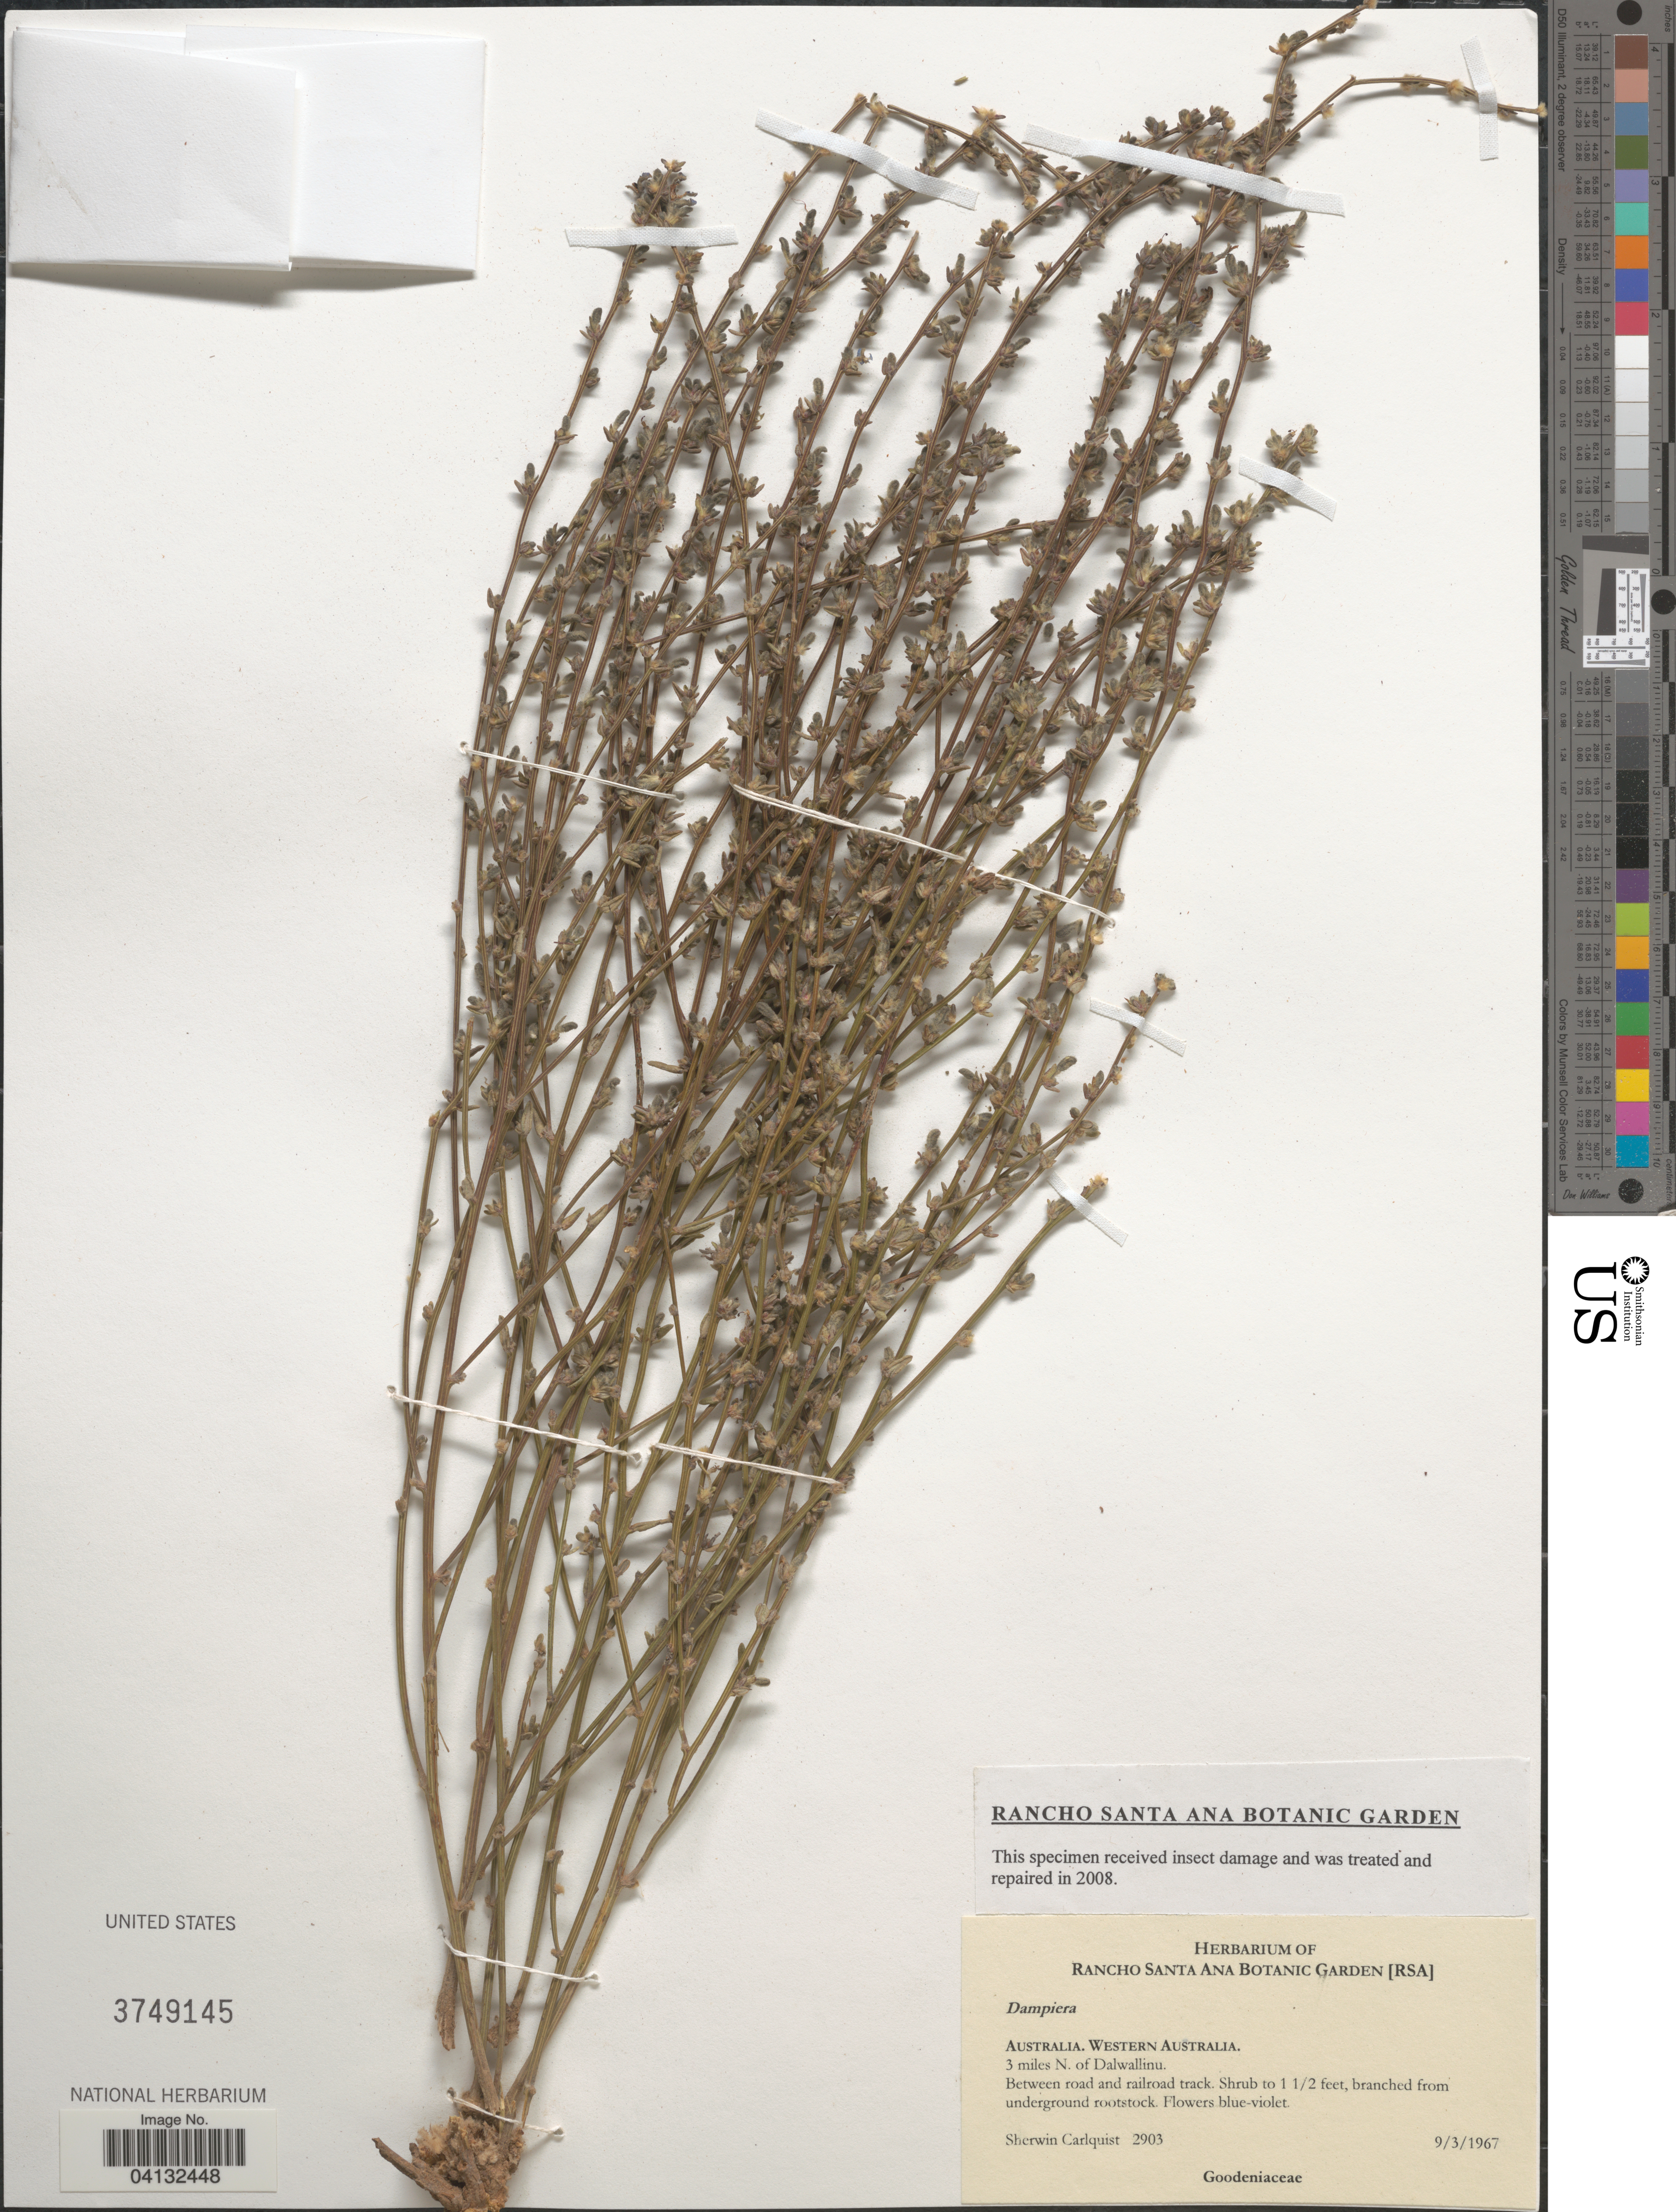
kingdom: Plantae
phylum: Tracheophyta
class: Magnoliopsida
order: Asterales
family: Goodeniaceae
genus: Dampiera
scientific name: Dampiera sp.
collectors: S. Carlquist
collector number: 2903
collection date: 1967-03-09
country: Australia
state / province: Western Australia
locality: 3 miles N. of Dalwallinu.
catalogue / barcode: US 3749145